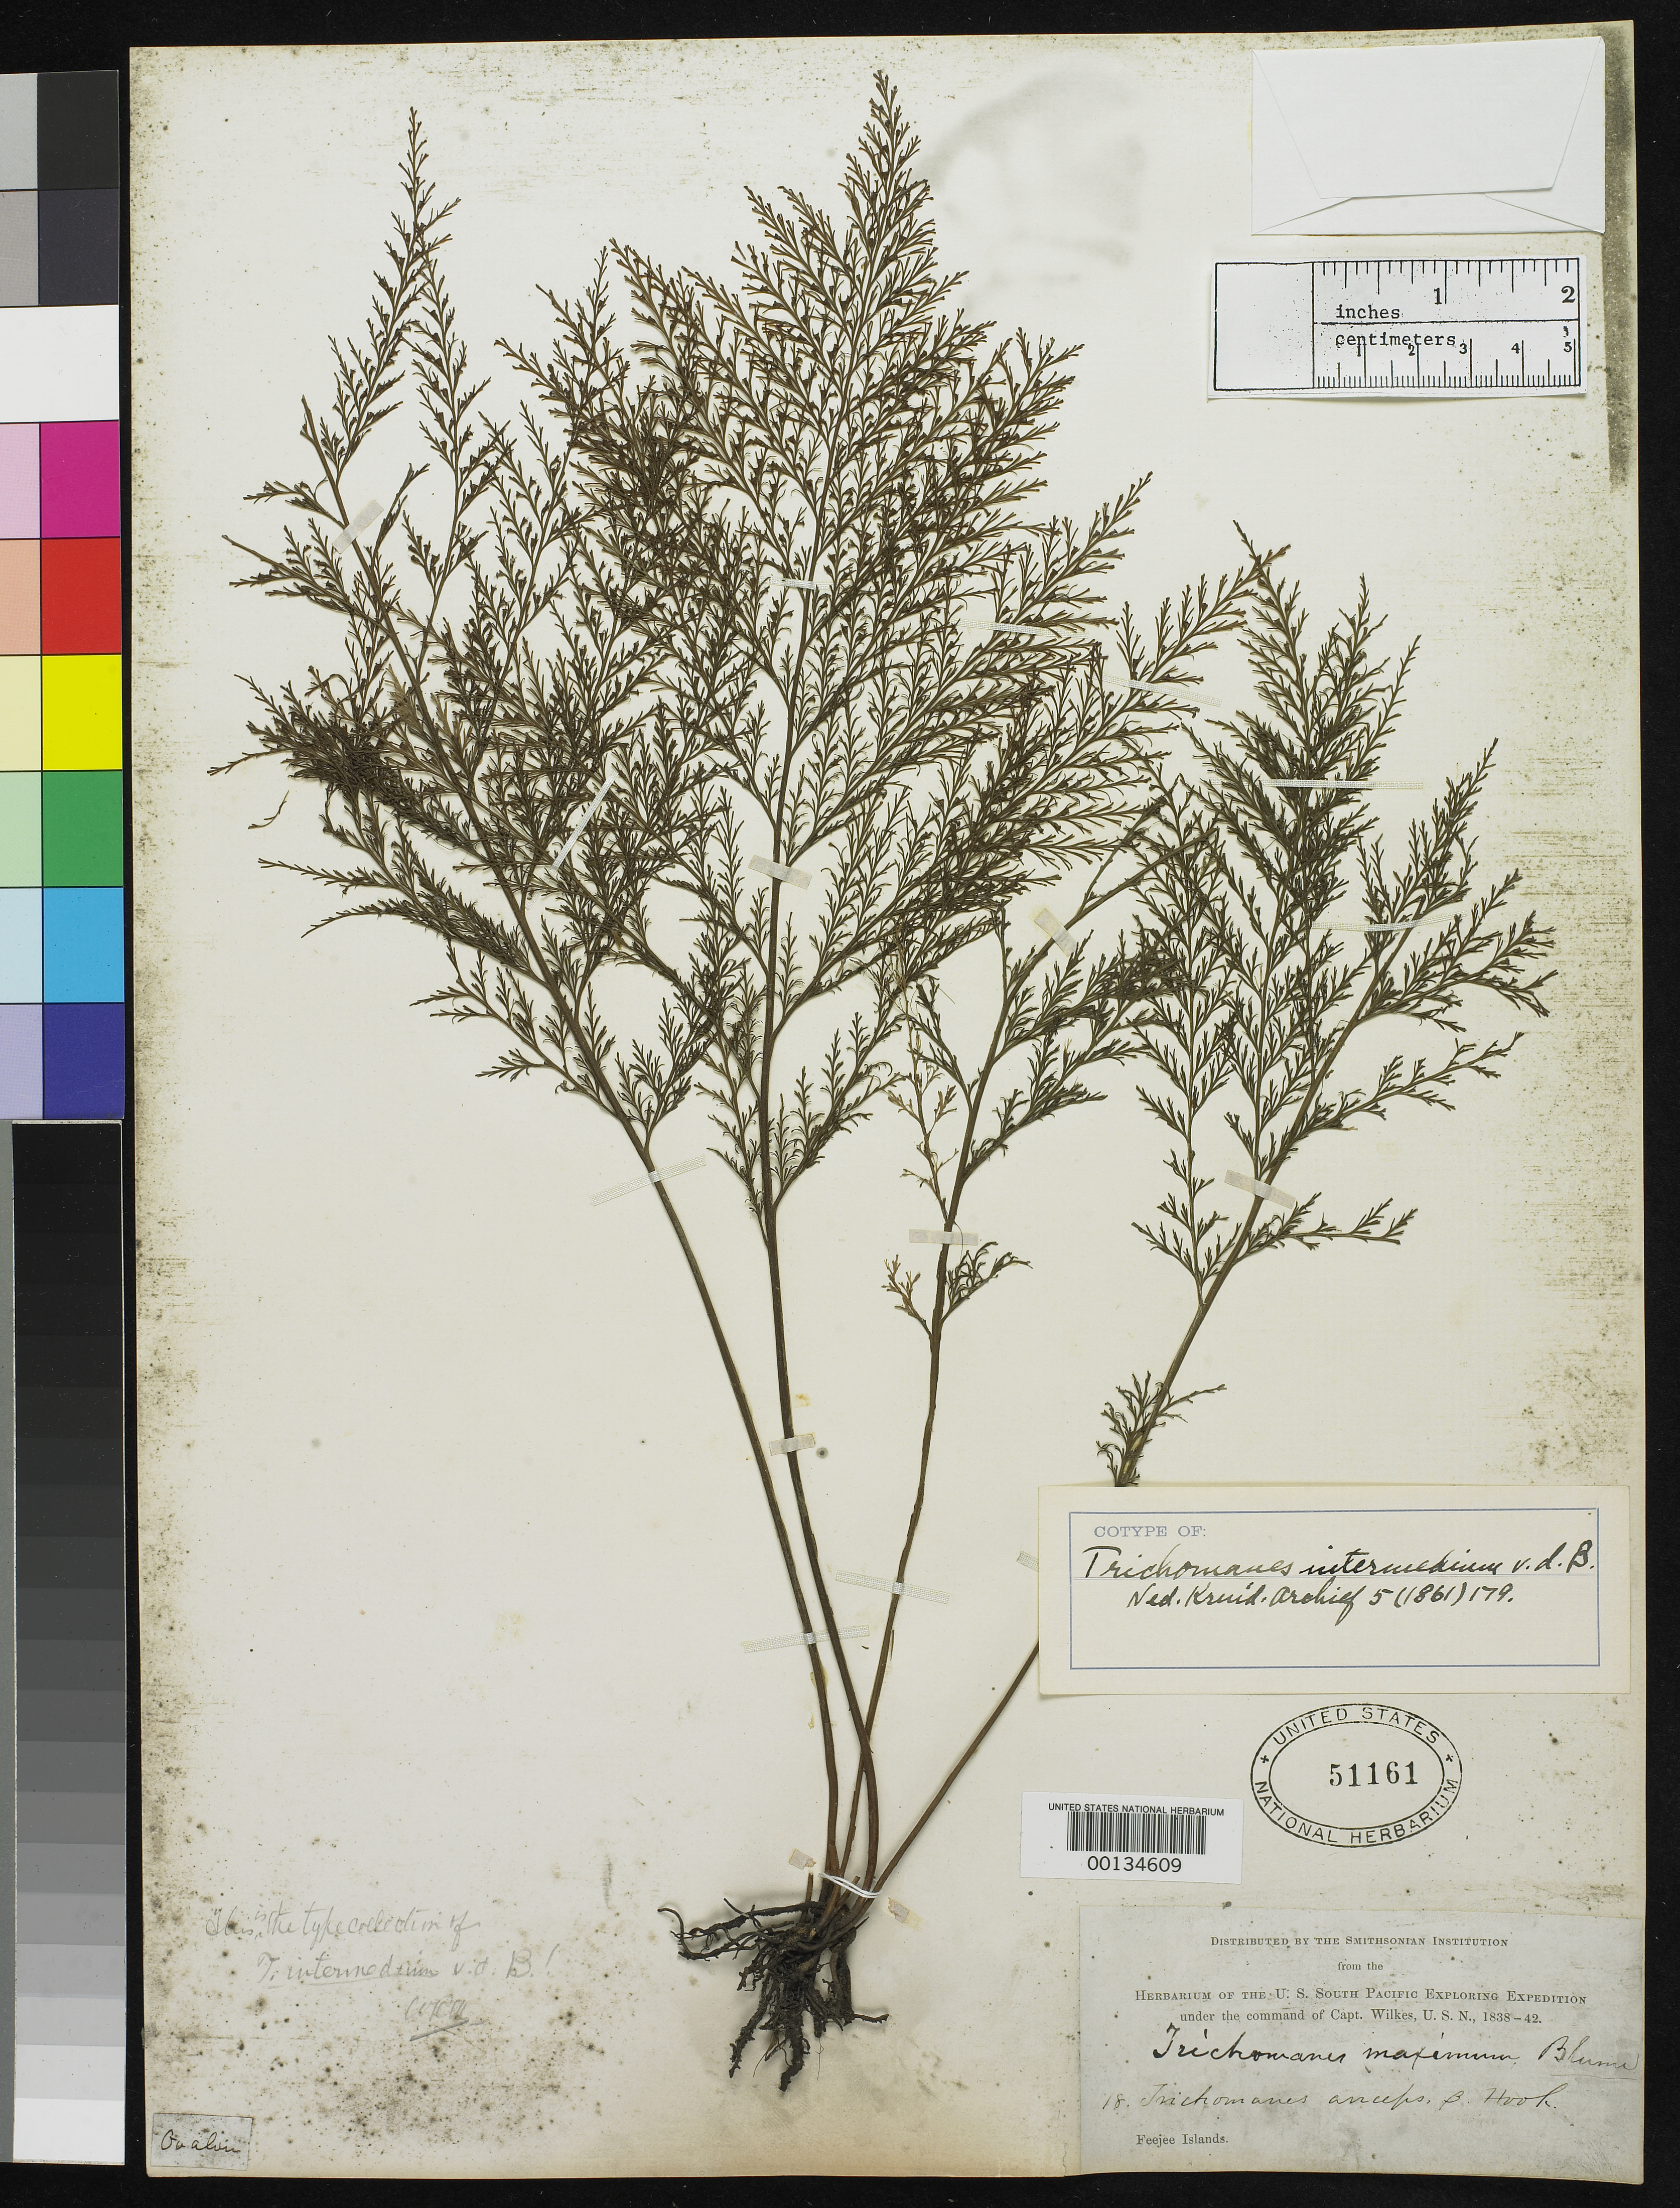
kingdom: Plantae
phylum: Tracheophyta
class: Polypodiopsida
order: Hymenophyllales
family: Hymenophyllaceae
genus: Trichomanes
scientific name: Trichomanes intermedium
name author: Bosch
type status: Type Collection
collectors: Wilkes Explor. Exped.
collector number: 18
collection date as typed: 1838 to -- --- 1842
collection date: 1838/1842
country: Fiji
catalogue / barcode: US 51161